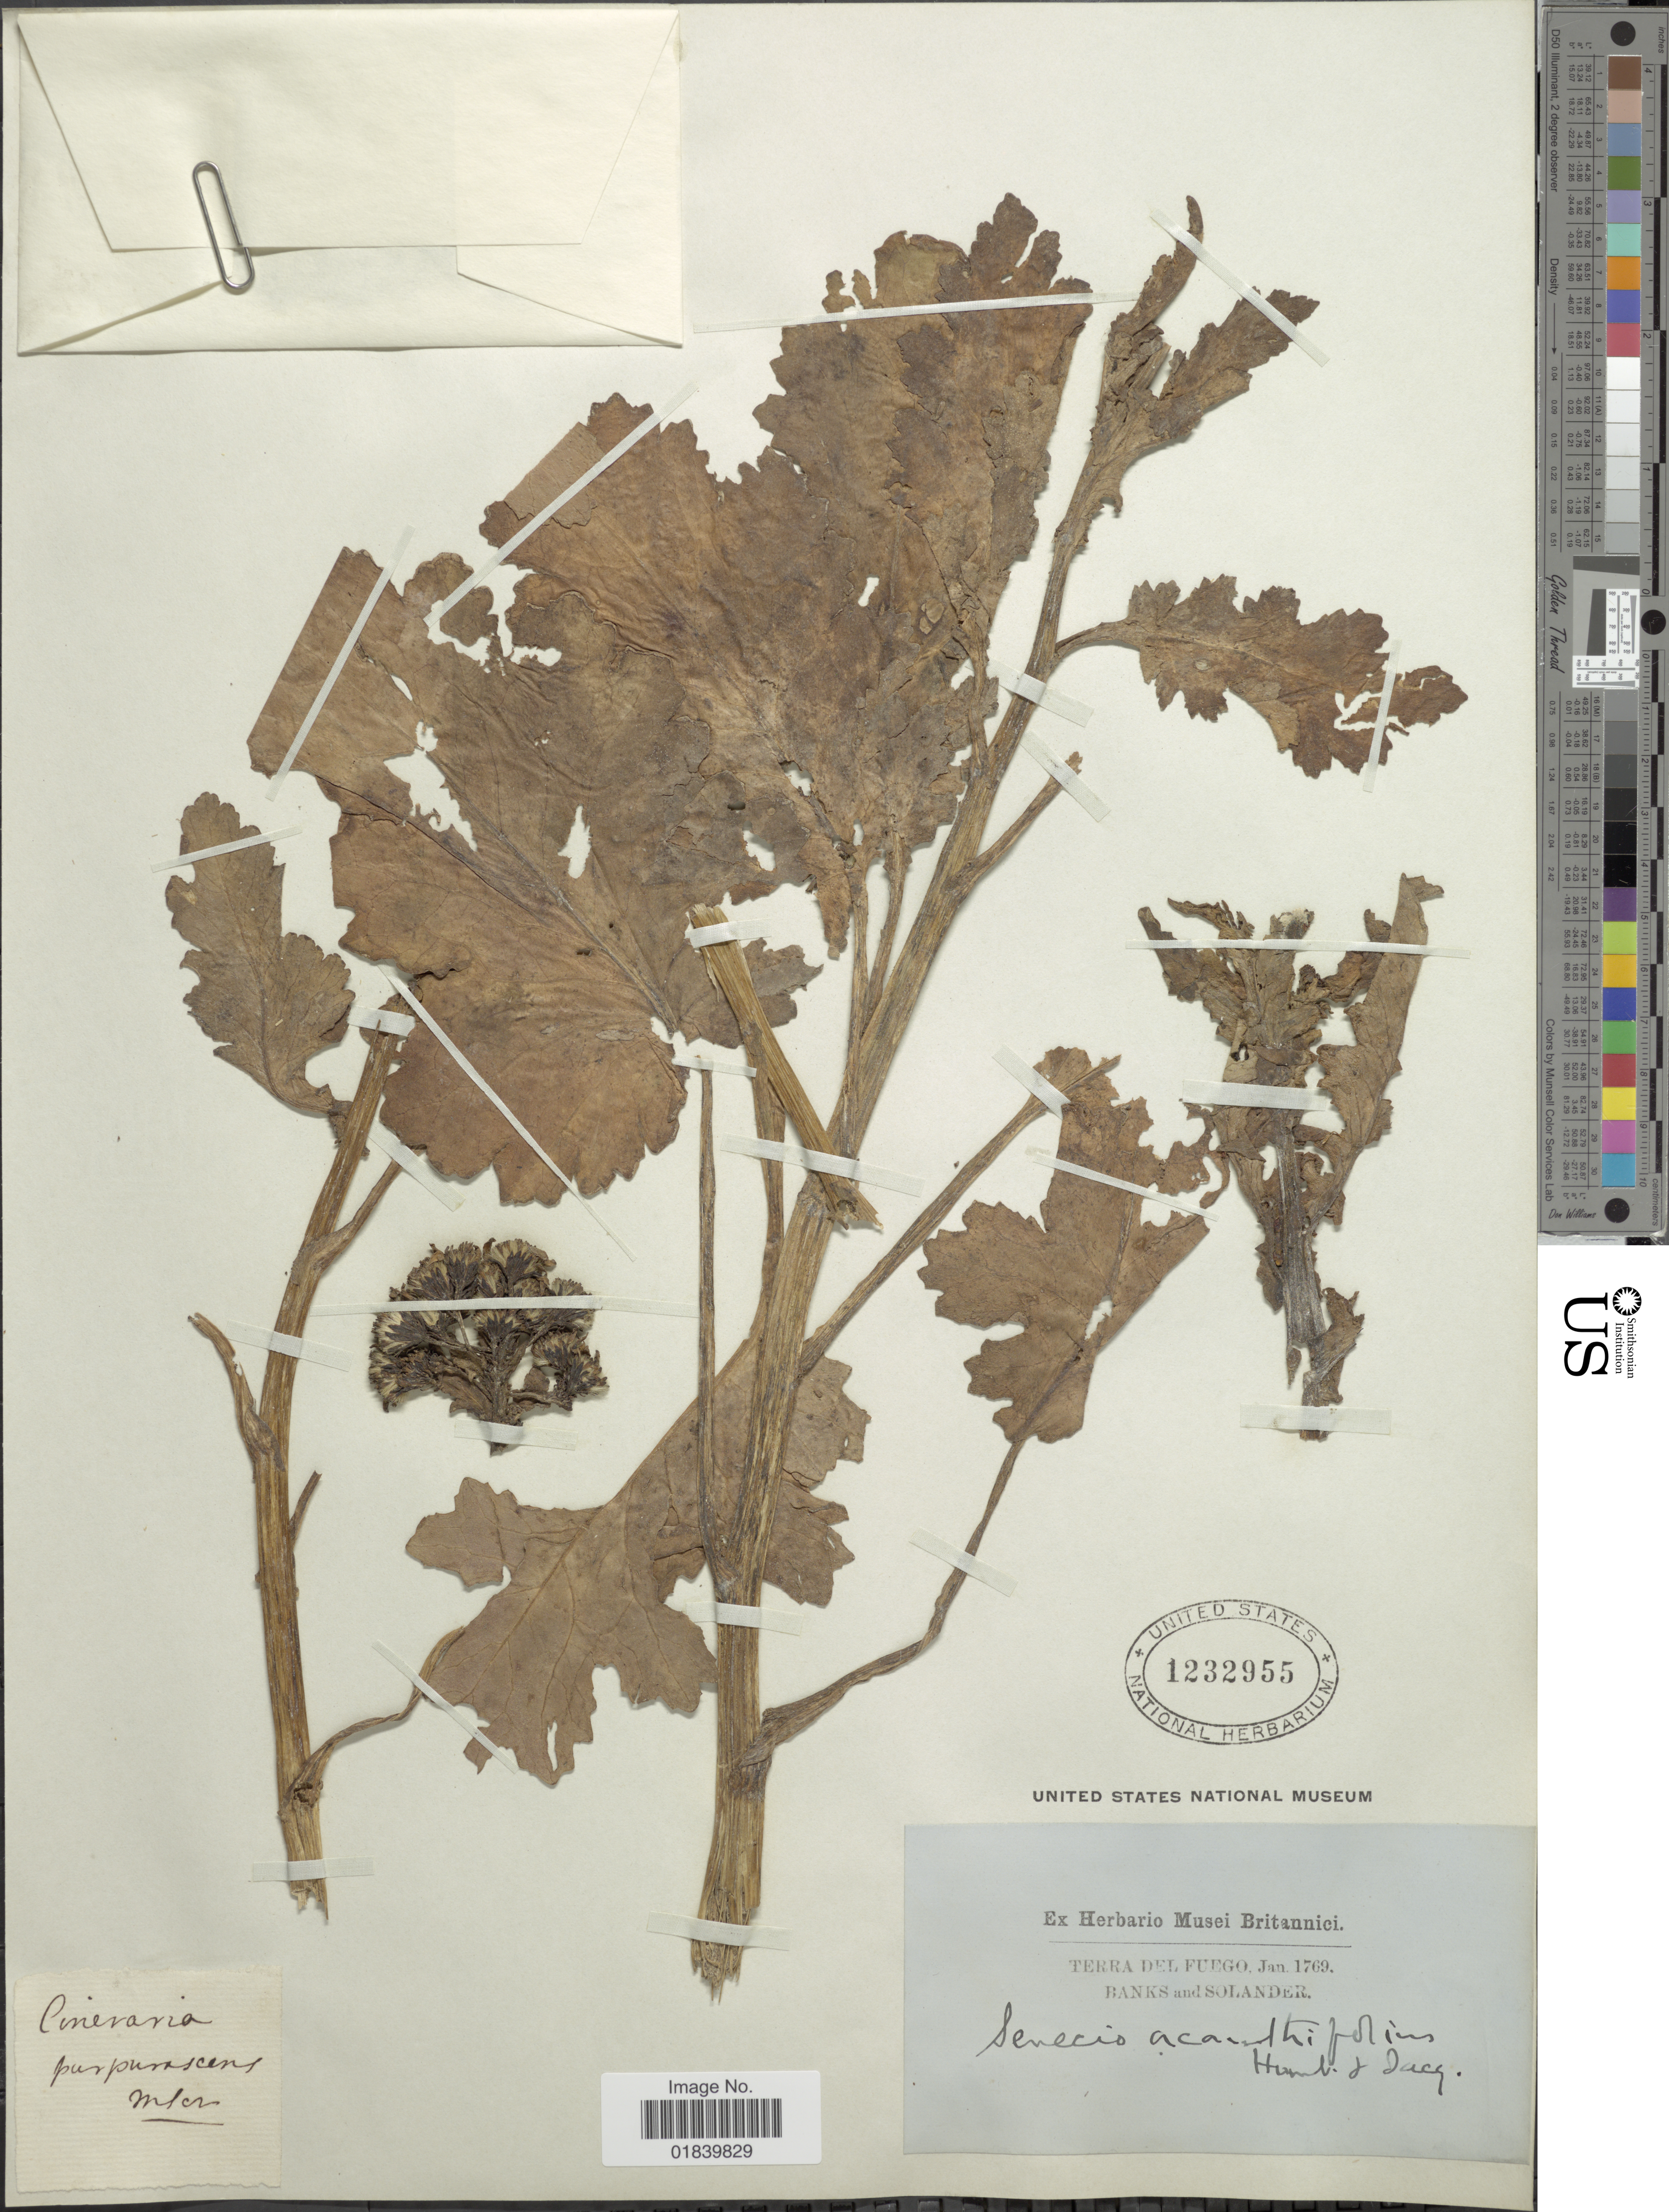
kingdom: Plantae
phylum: Tracheophyta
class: Magnoliopsida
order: Asterales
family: Asteraceae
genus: Senecio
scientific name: Senecio acanthifolius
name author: Hombr. & Jacquinot ex Decne.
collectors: ex herb. Musei Britannici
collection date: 1769-01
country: Argentina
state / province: Tierra del Fuego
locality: Tierra del Fuego. banks and Solander.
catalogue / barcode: US 1232955